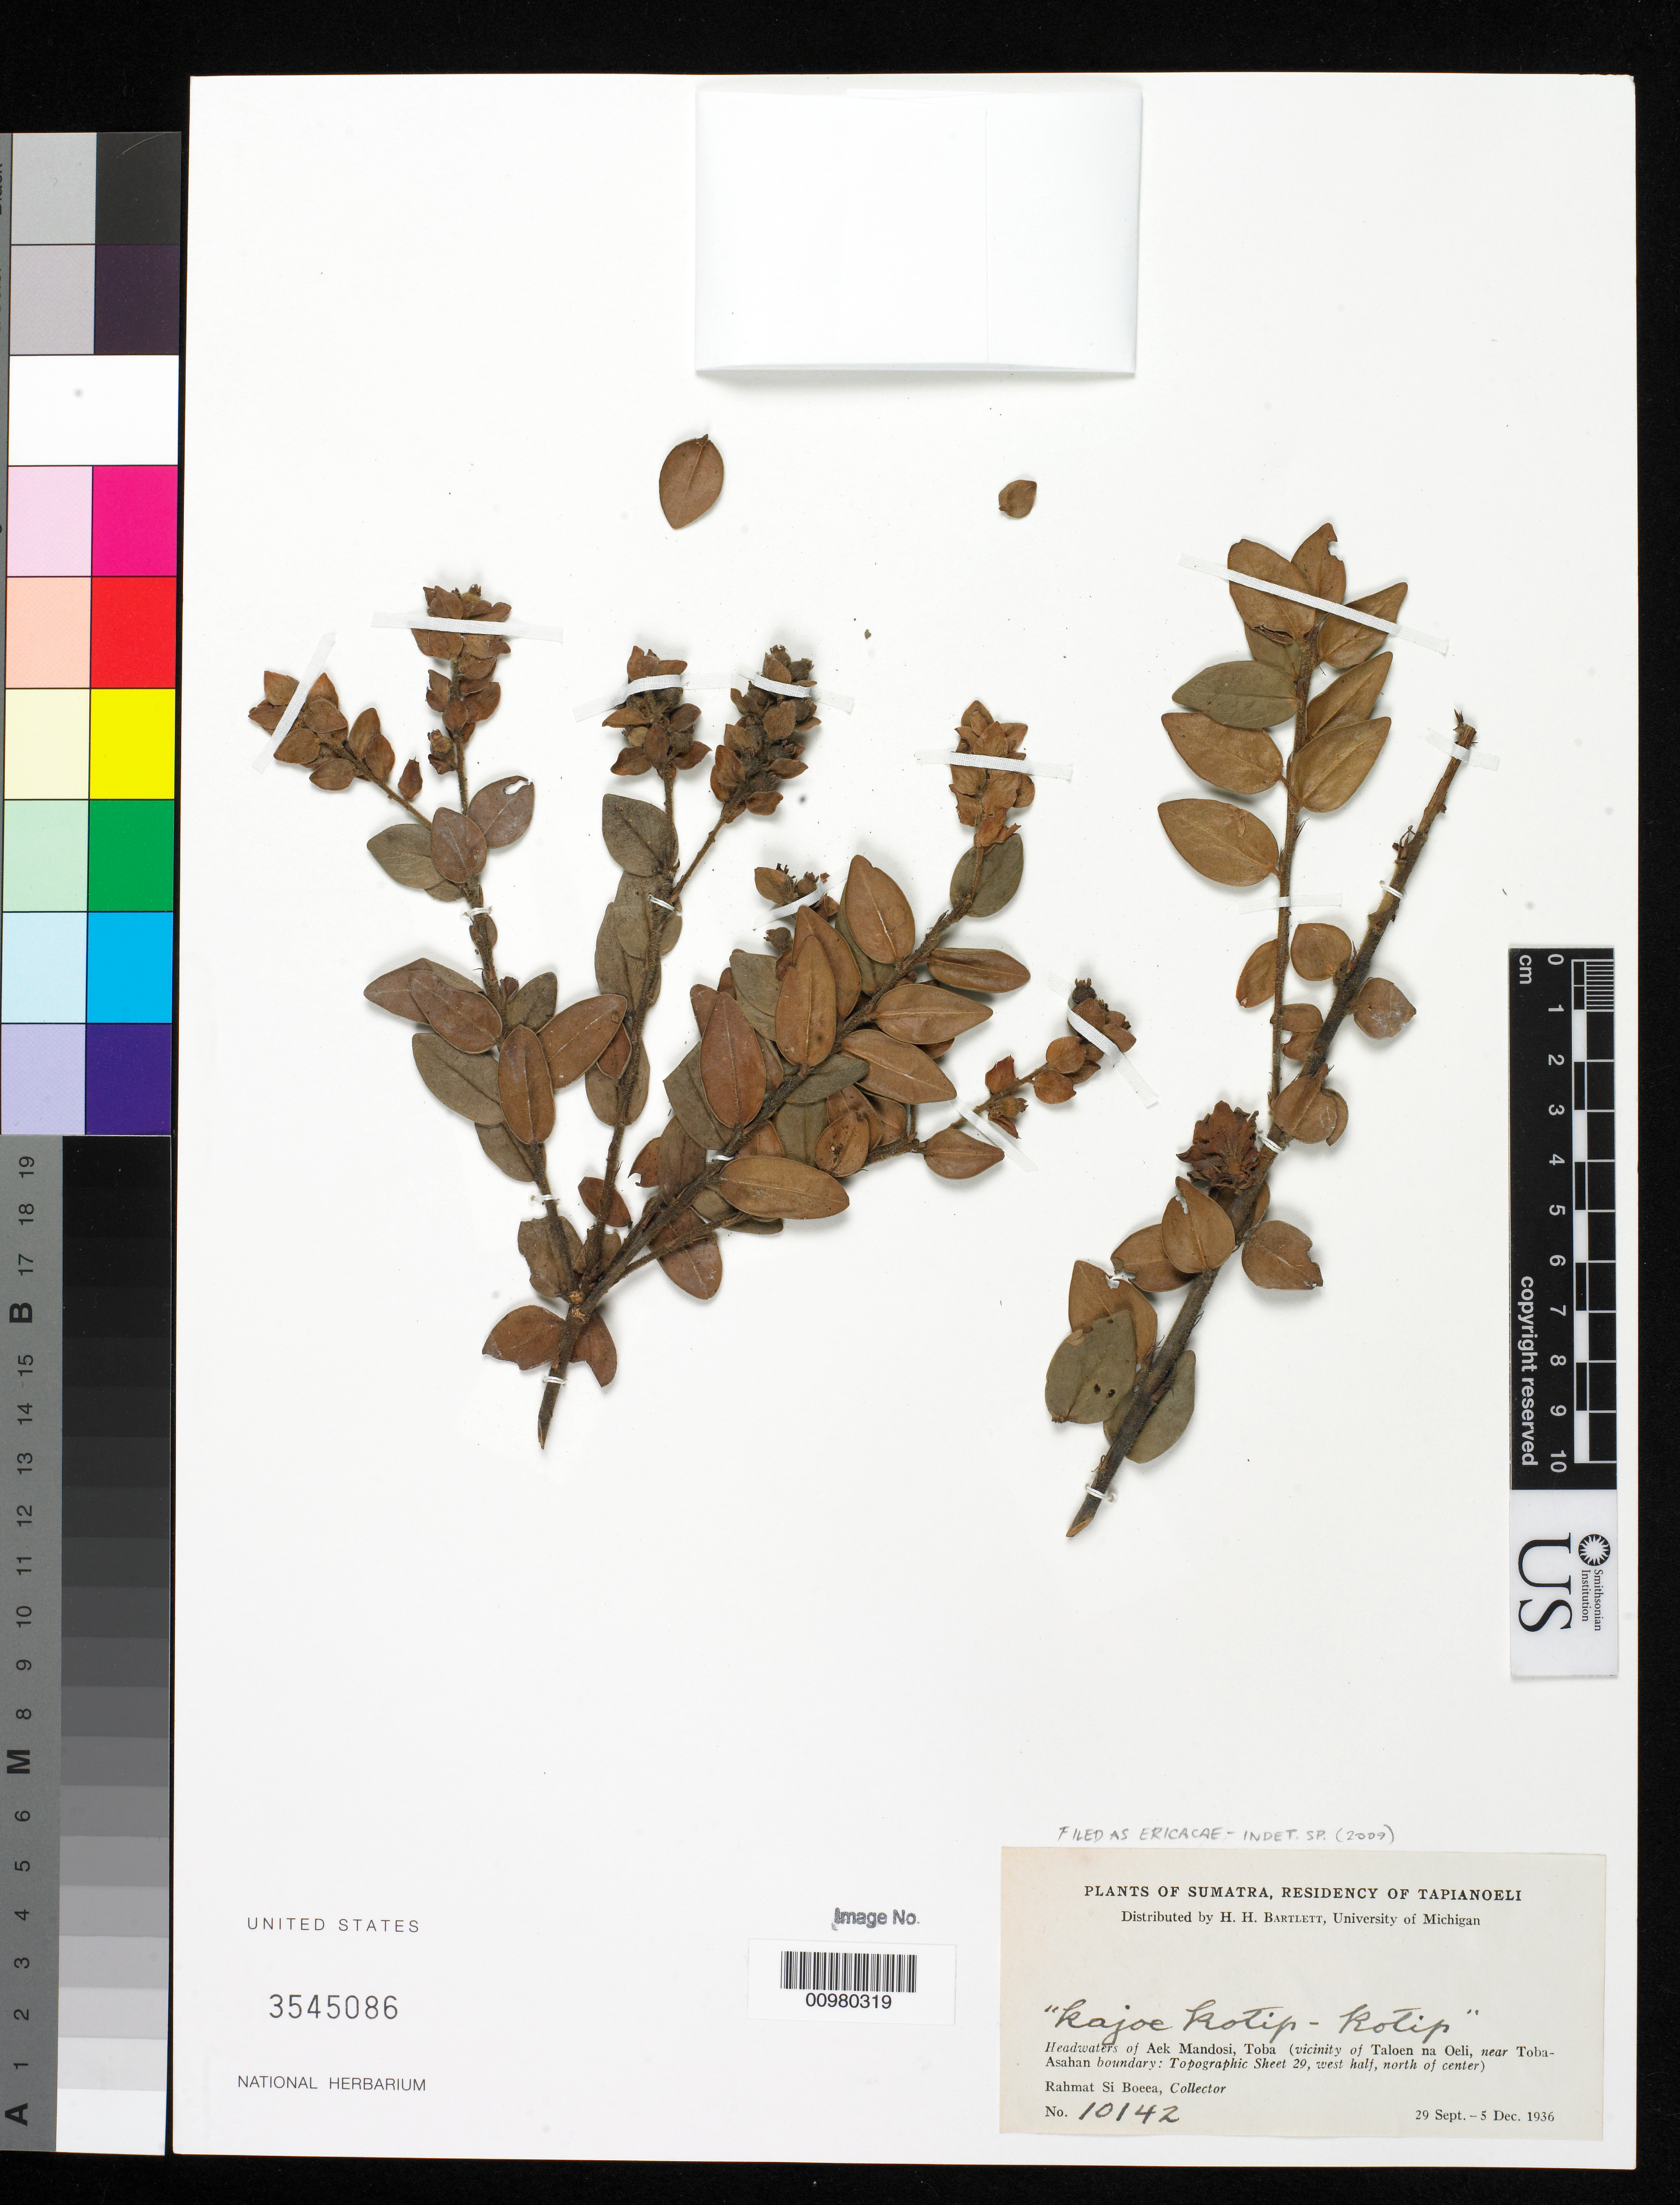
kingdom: Plantae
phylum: Tracheophyta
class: Magnoliopsida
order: Ericales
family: Ericaceae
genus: Vaccinium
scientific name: Vaccinium sp.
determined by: Tamayo, Maverick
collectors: Rahmat Si Boeea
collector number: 10142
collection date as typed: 29 Sep 1936 to -- Dec 1936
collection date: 1936-09-29/1936-12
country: Indonesia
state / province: Sumatra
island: Sumatra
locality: (East Coast) Headwaters of Aek Mandosi, Toba (vicinity of Taloen na Oeli, near Toba-Asahan boundary.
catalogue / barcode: US 3545086